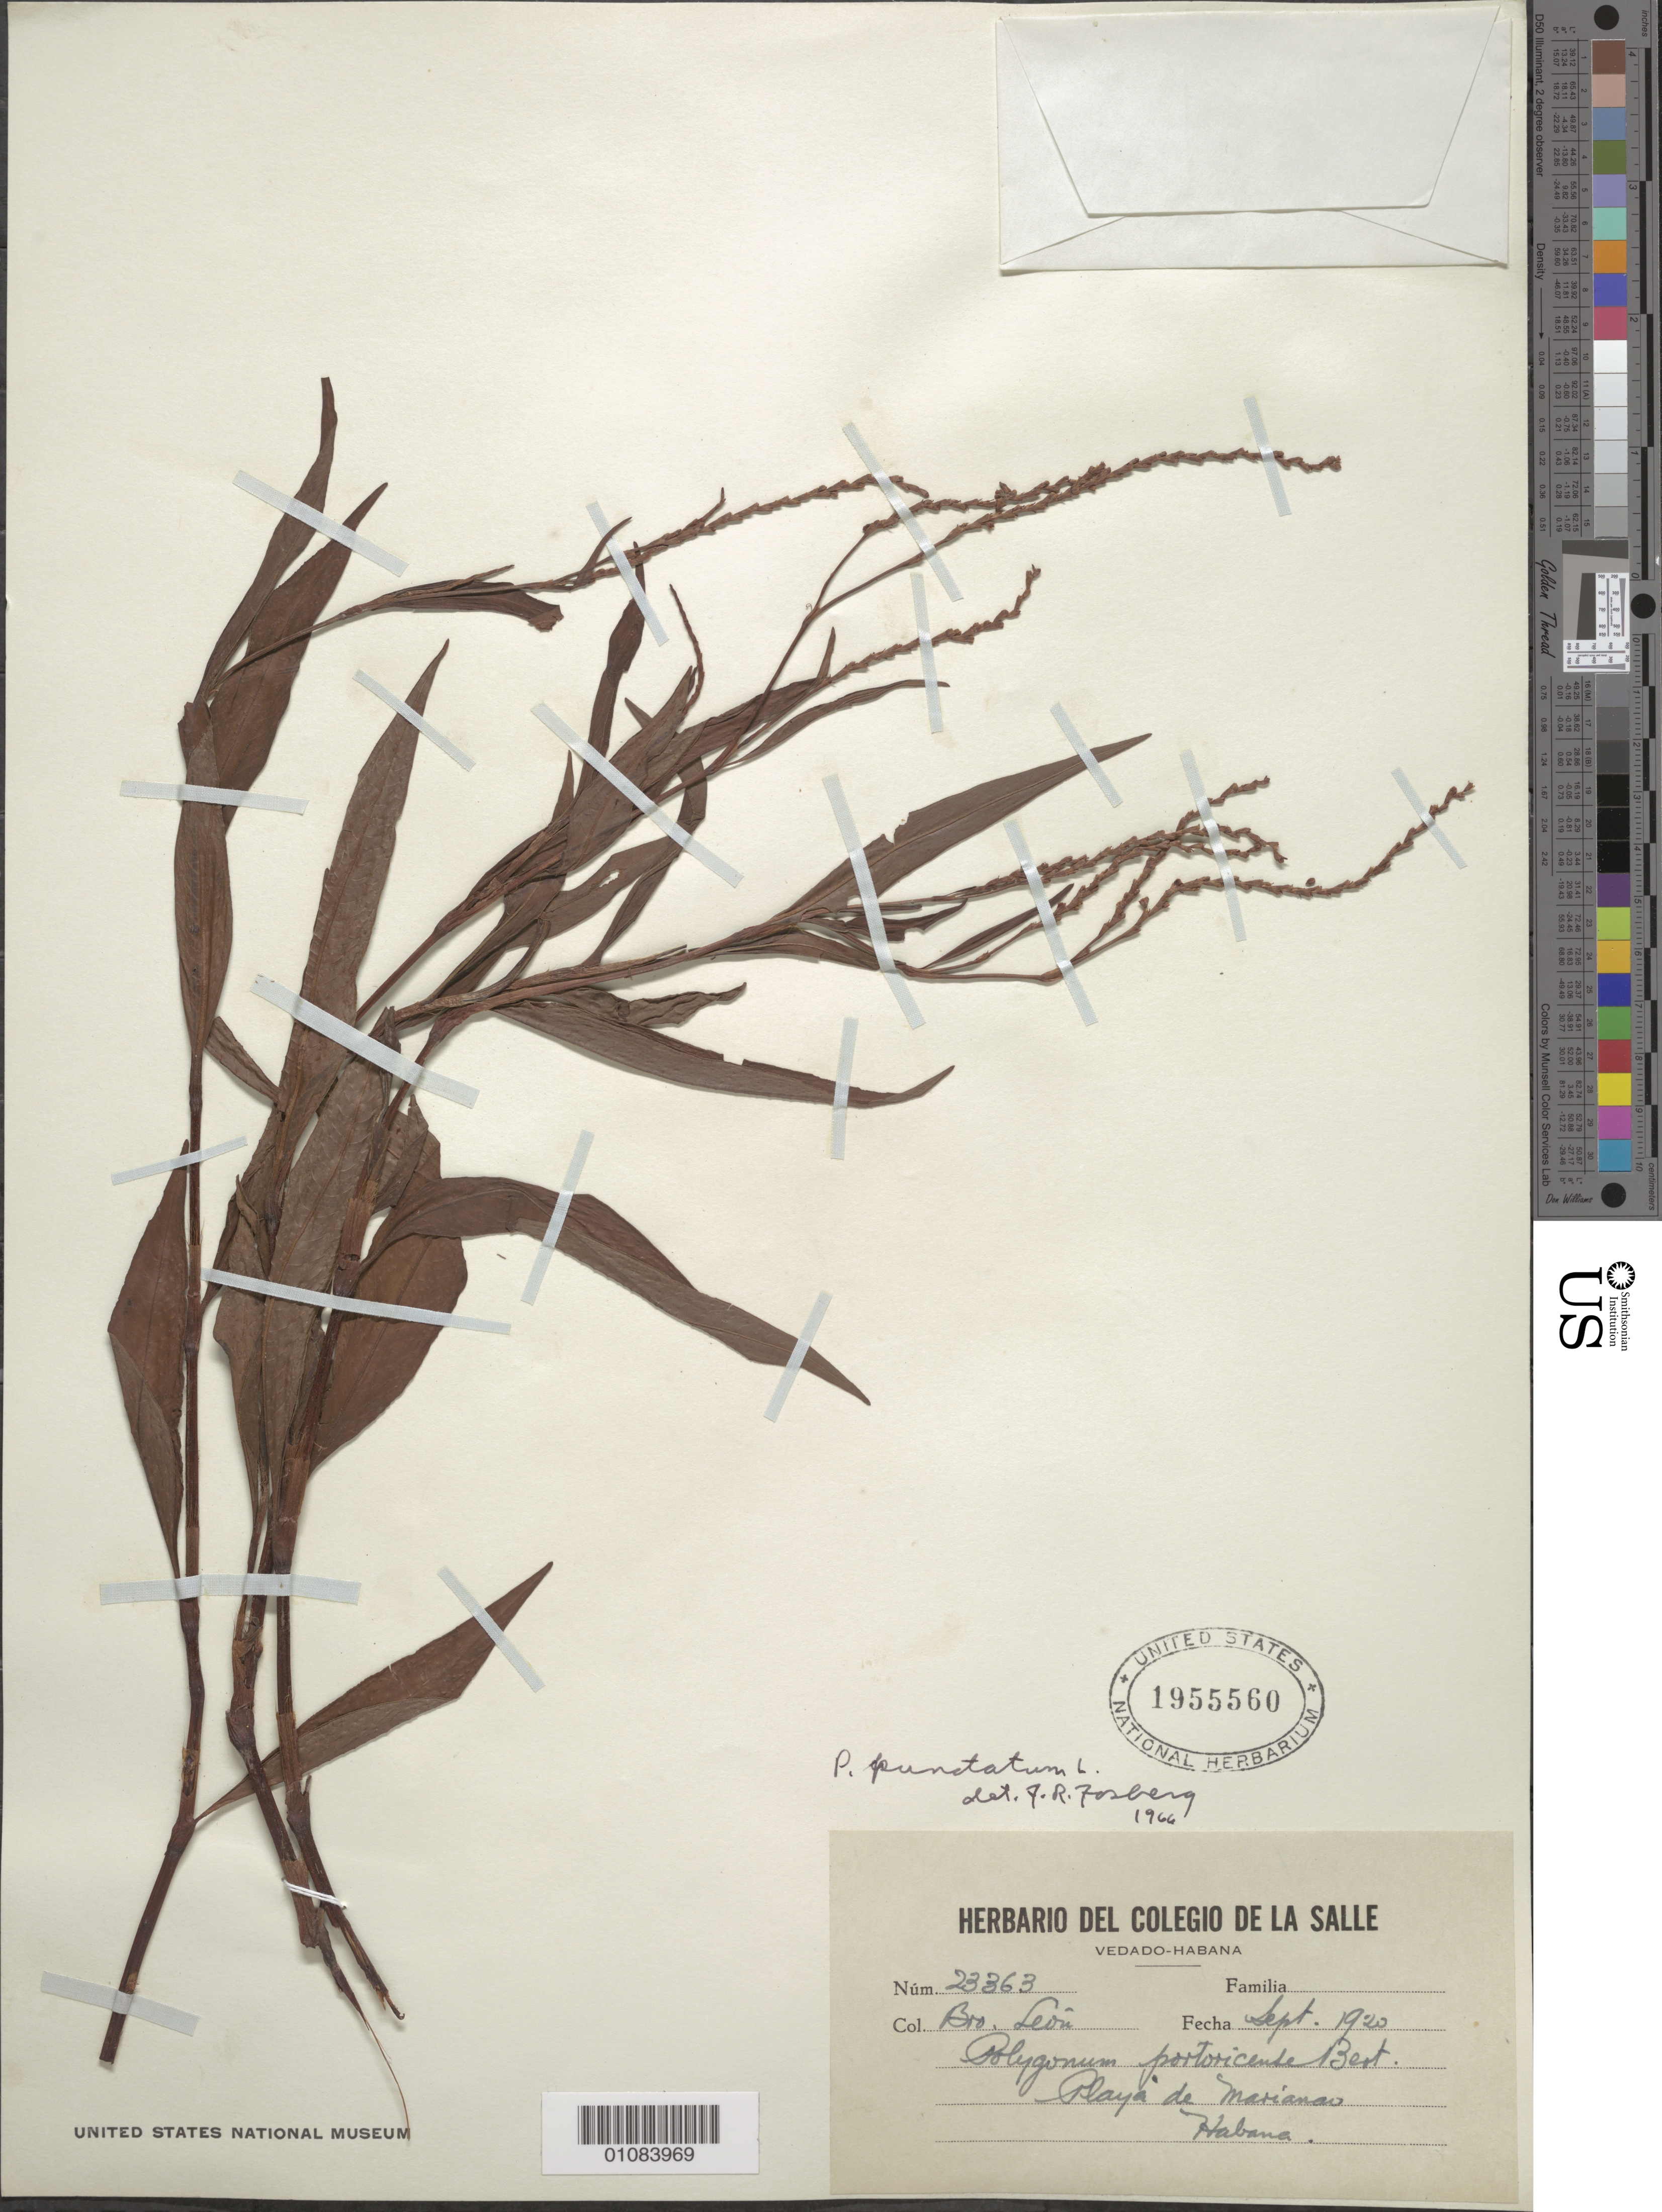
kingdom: Plantae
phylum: Tracheophyta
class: Magnoliopsida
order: Caryophyllales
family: Polygonaceae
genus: Polygonum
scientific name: Polygonum punctatum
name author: Elliott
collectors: Bro. León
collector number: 23363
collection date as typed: Sep 1920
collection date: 1920-09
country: Cuba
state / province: La Habana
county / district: Municipio Playa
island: Cuba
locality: Playa de Marianao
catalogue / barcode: US 1955560